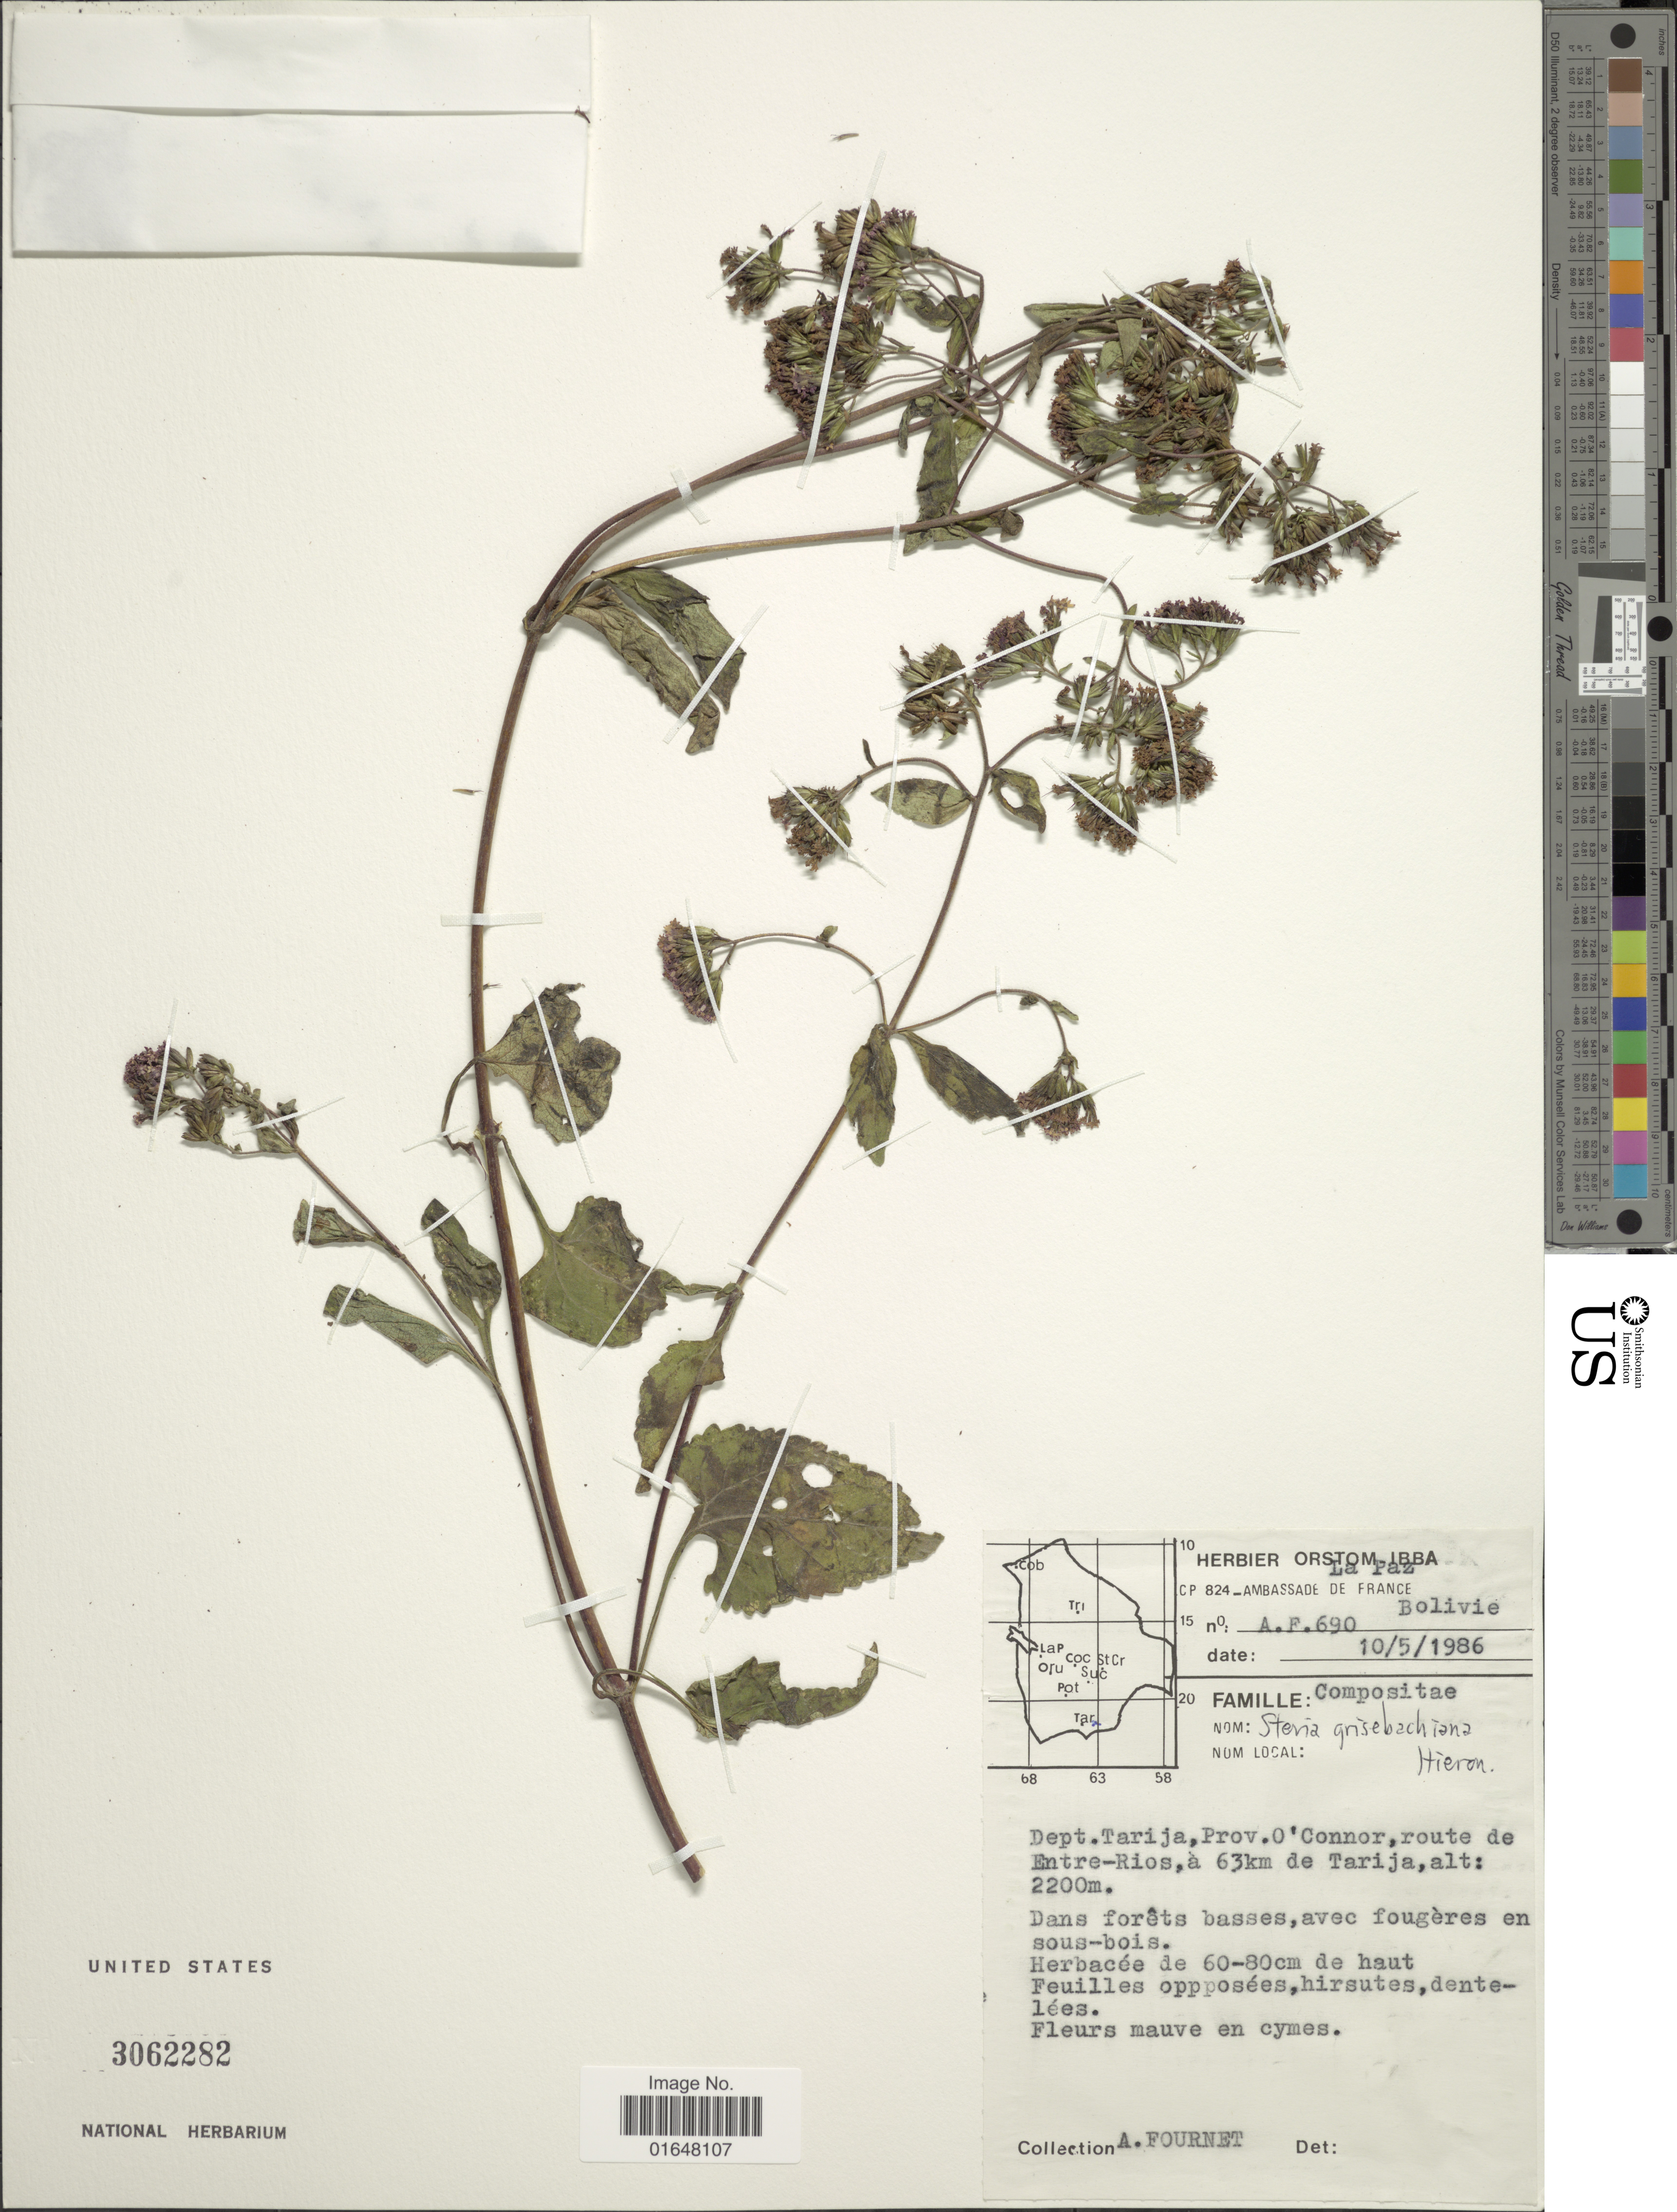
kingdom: Plantae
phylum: Tracheophyta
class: Magnoliopsida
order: Asterales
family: Asteraceae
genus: Stevia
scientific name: Stevia grisebachiana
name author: Hieron.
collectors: A. Fournet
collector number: AF690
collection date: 1986-05-10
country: Bolivia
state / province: Tarija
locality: Prov. O'Connor, route de Entre-Rios, a 63 km de Tarija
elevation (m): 2200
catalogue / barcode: US 3062282